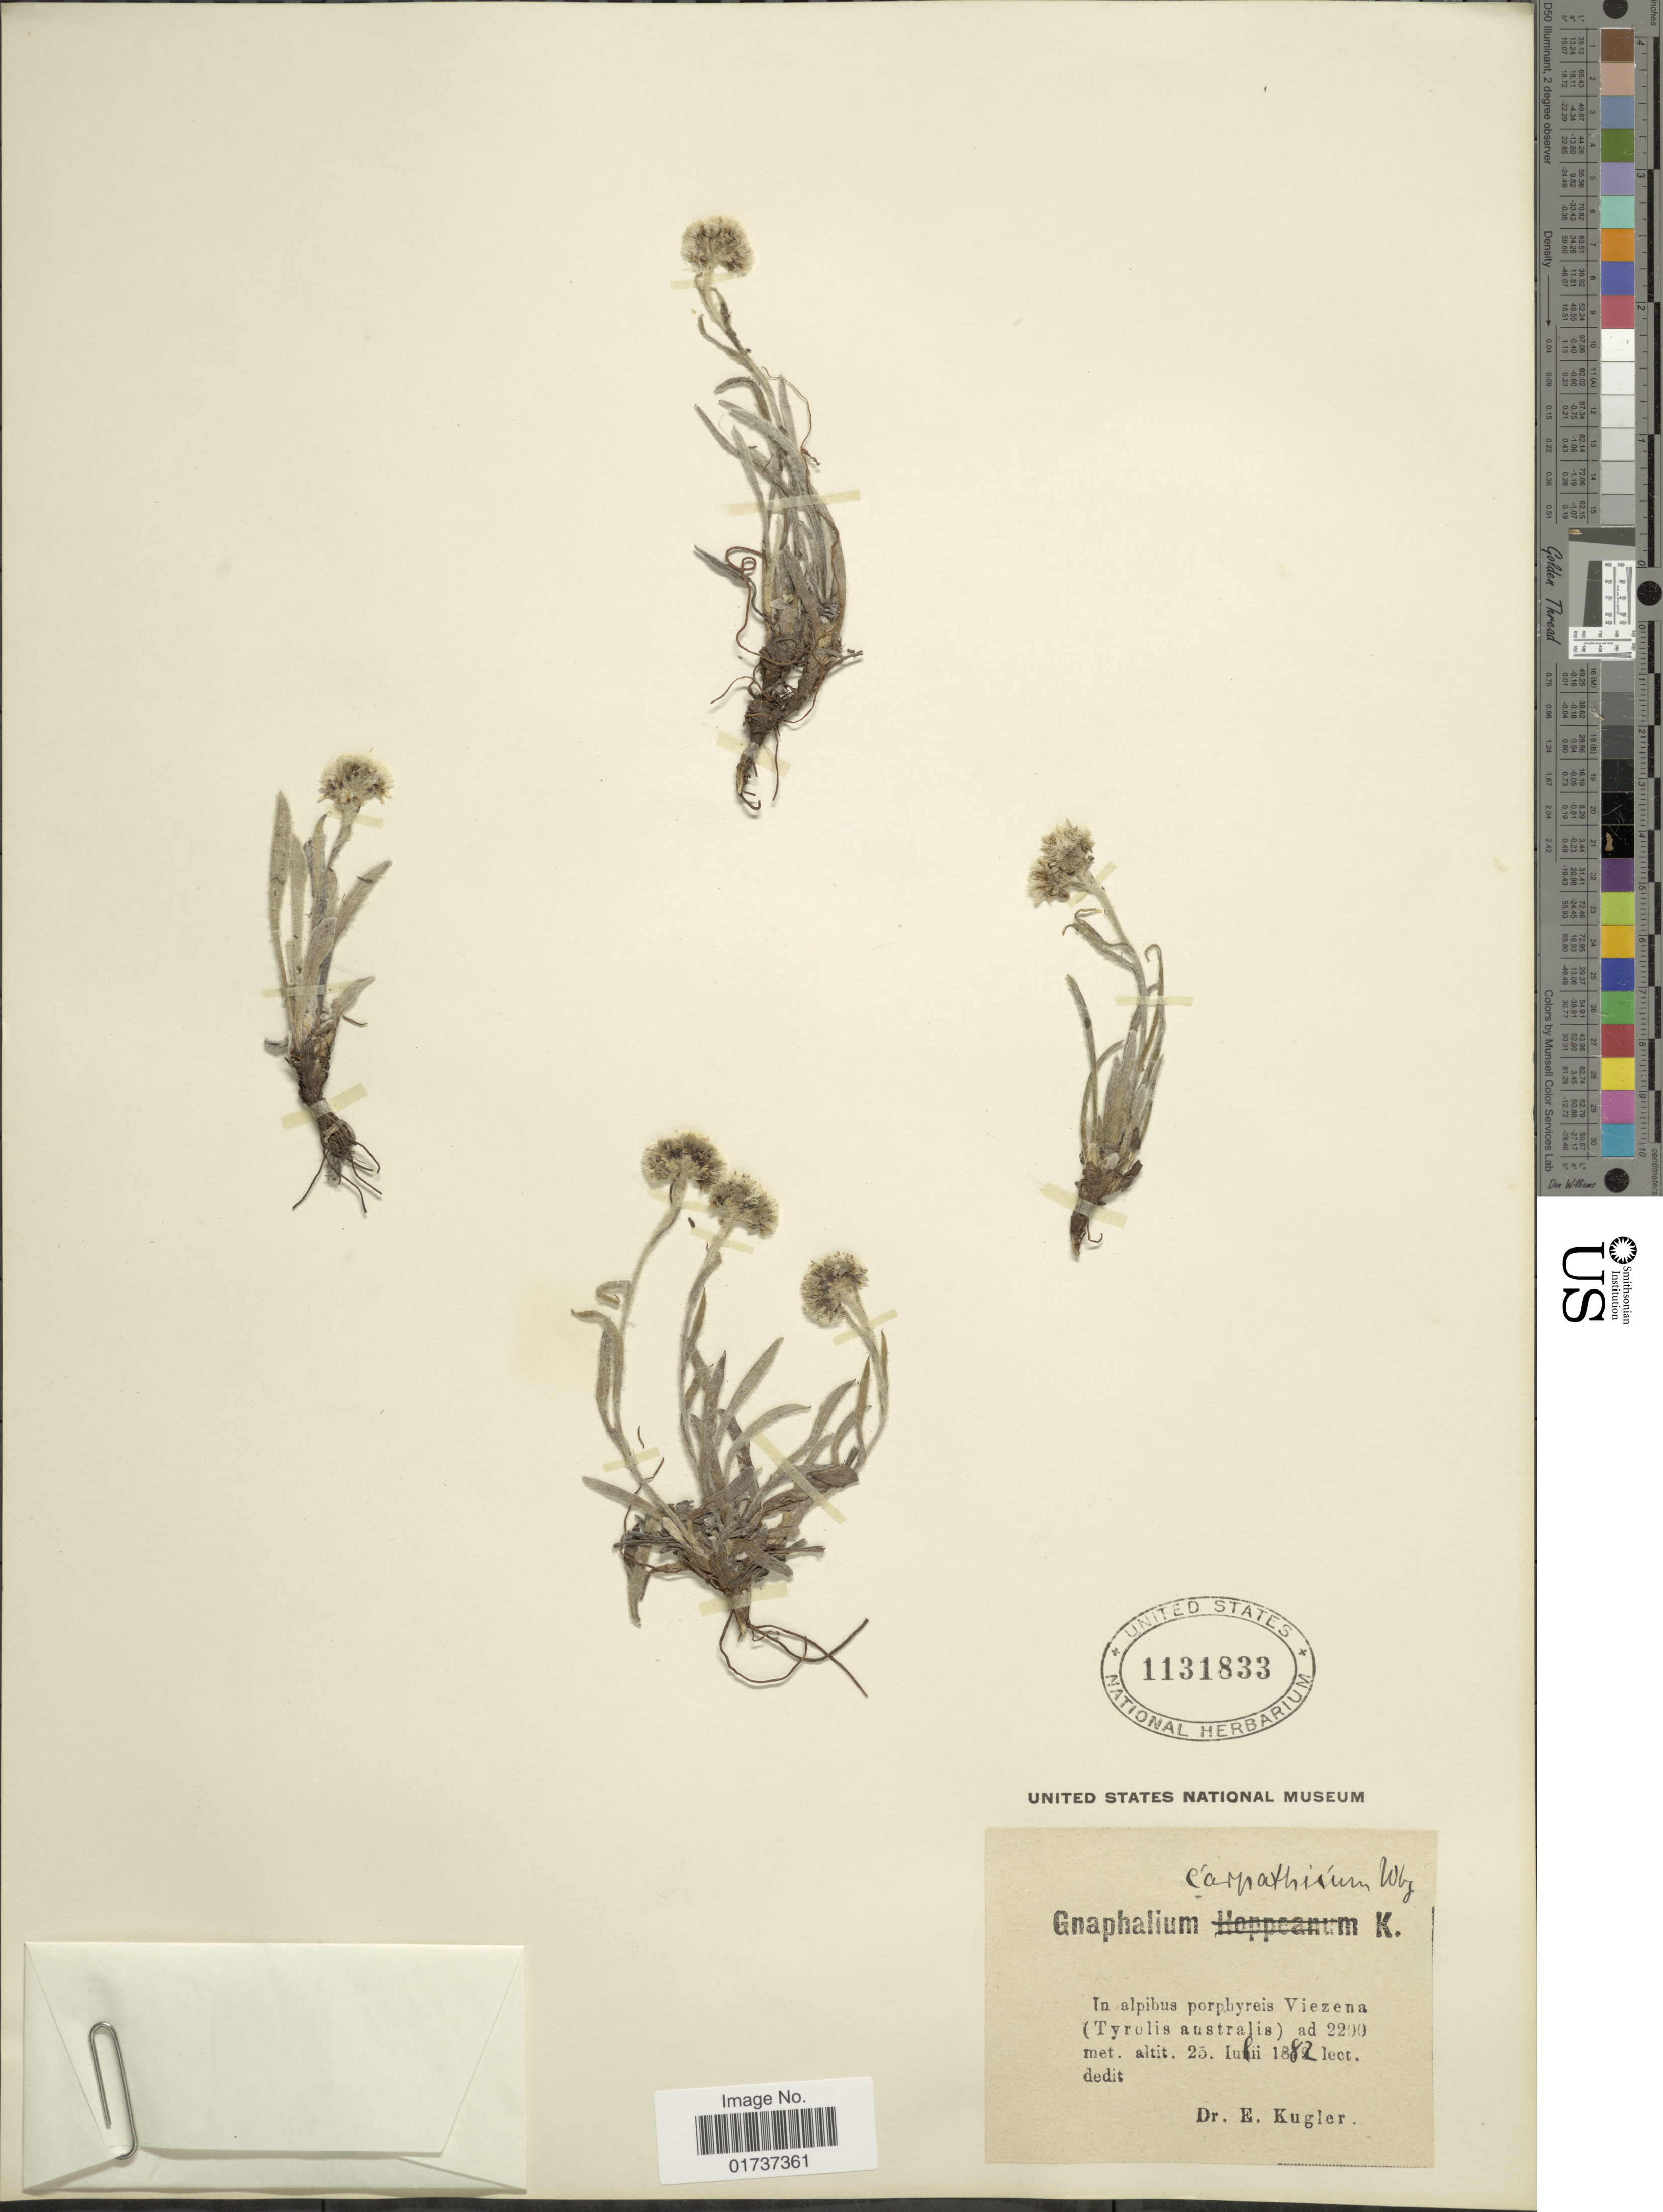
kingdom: Plantae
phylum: Tracheophyta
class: Magnoliopsida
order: Asterales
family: Asteraceae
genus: Gnaphalium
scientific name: Gnaphalium carpaticum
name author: Wahlenb.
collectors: E. Kugler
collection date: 1882-07-25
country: Austria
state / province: Tirol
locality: In alpibus porphyreis Viezena (Tyrolis australis)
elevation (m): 2200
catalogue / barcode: US 1131833